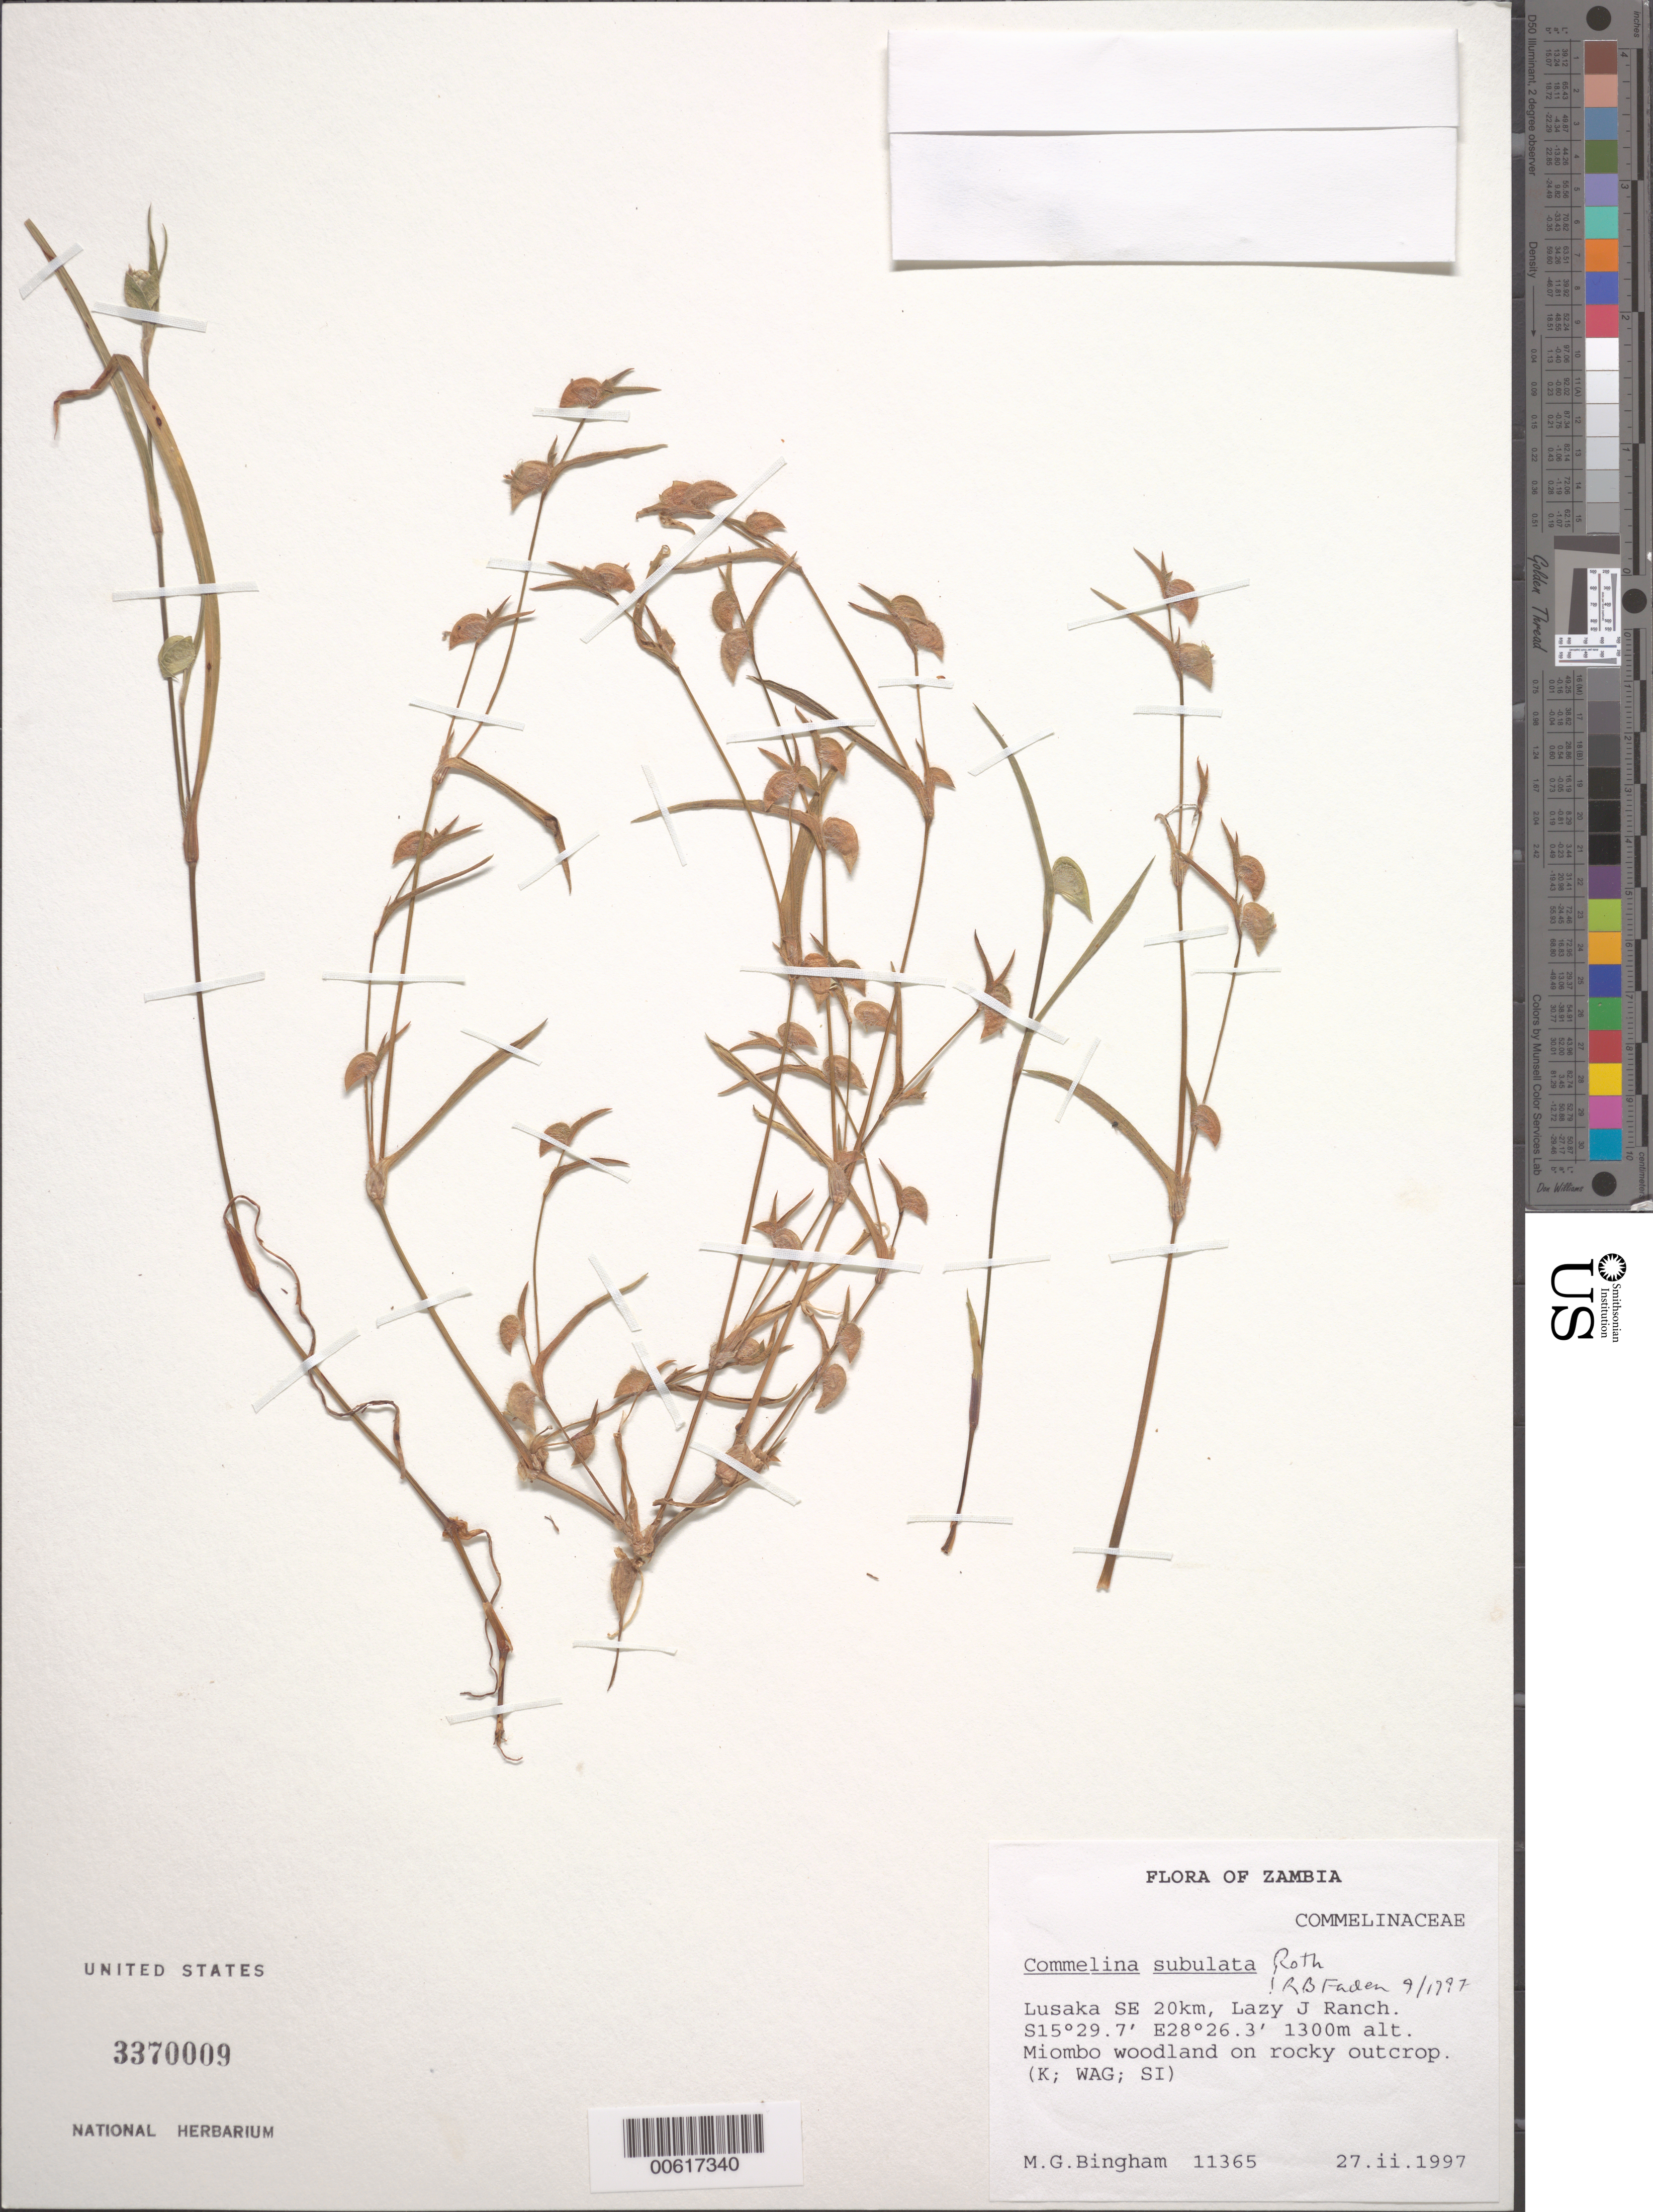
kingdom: Plantae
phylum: Tracheophyta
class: Liliopsida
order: Commelinales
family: Commelinaceae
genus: Commelina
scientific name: Commelina subulata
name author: Roth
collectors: M. Bingham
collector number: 11365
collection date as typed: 27 Feb 1997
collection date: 1997-02-27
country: Zambia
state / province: Lusaka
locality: Lazy j ranch, se of lusaka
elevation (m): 1300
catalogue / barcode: US 3370009